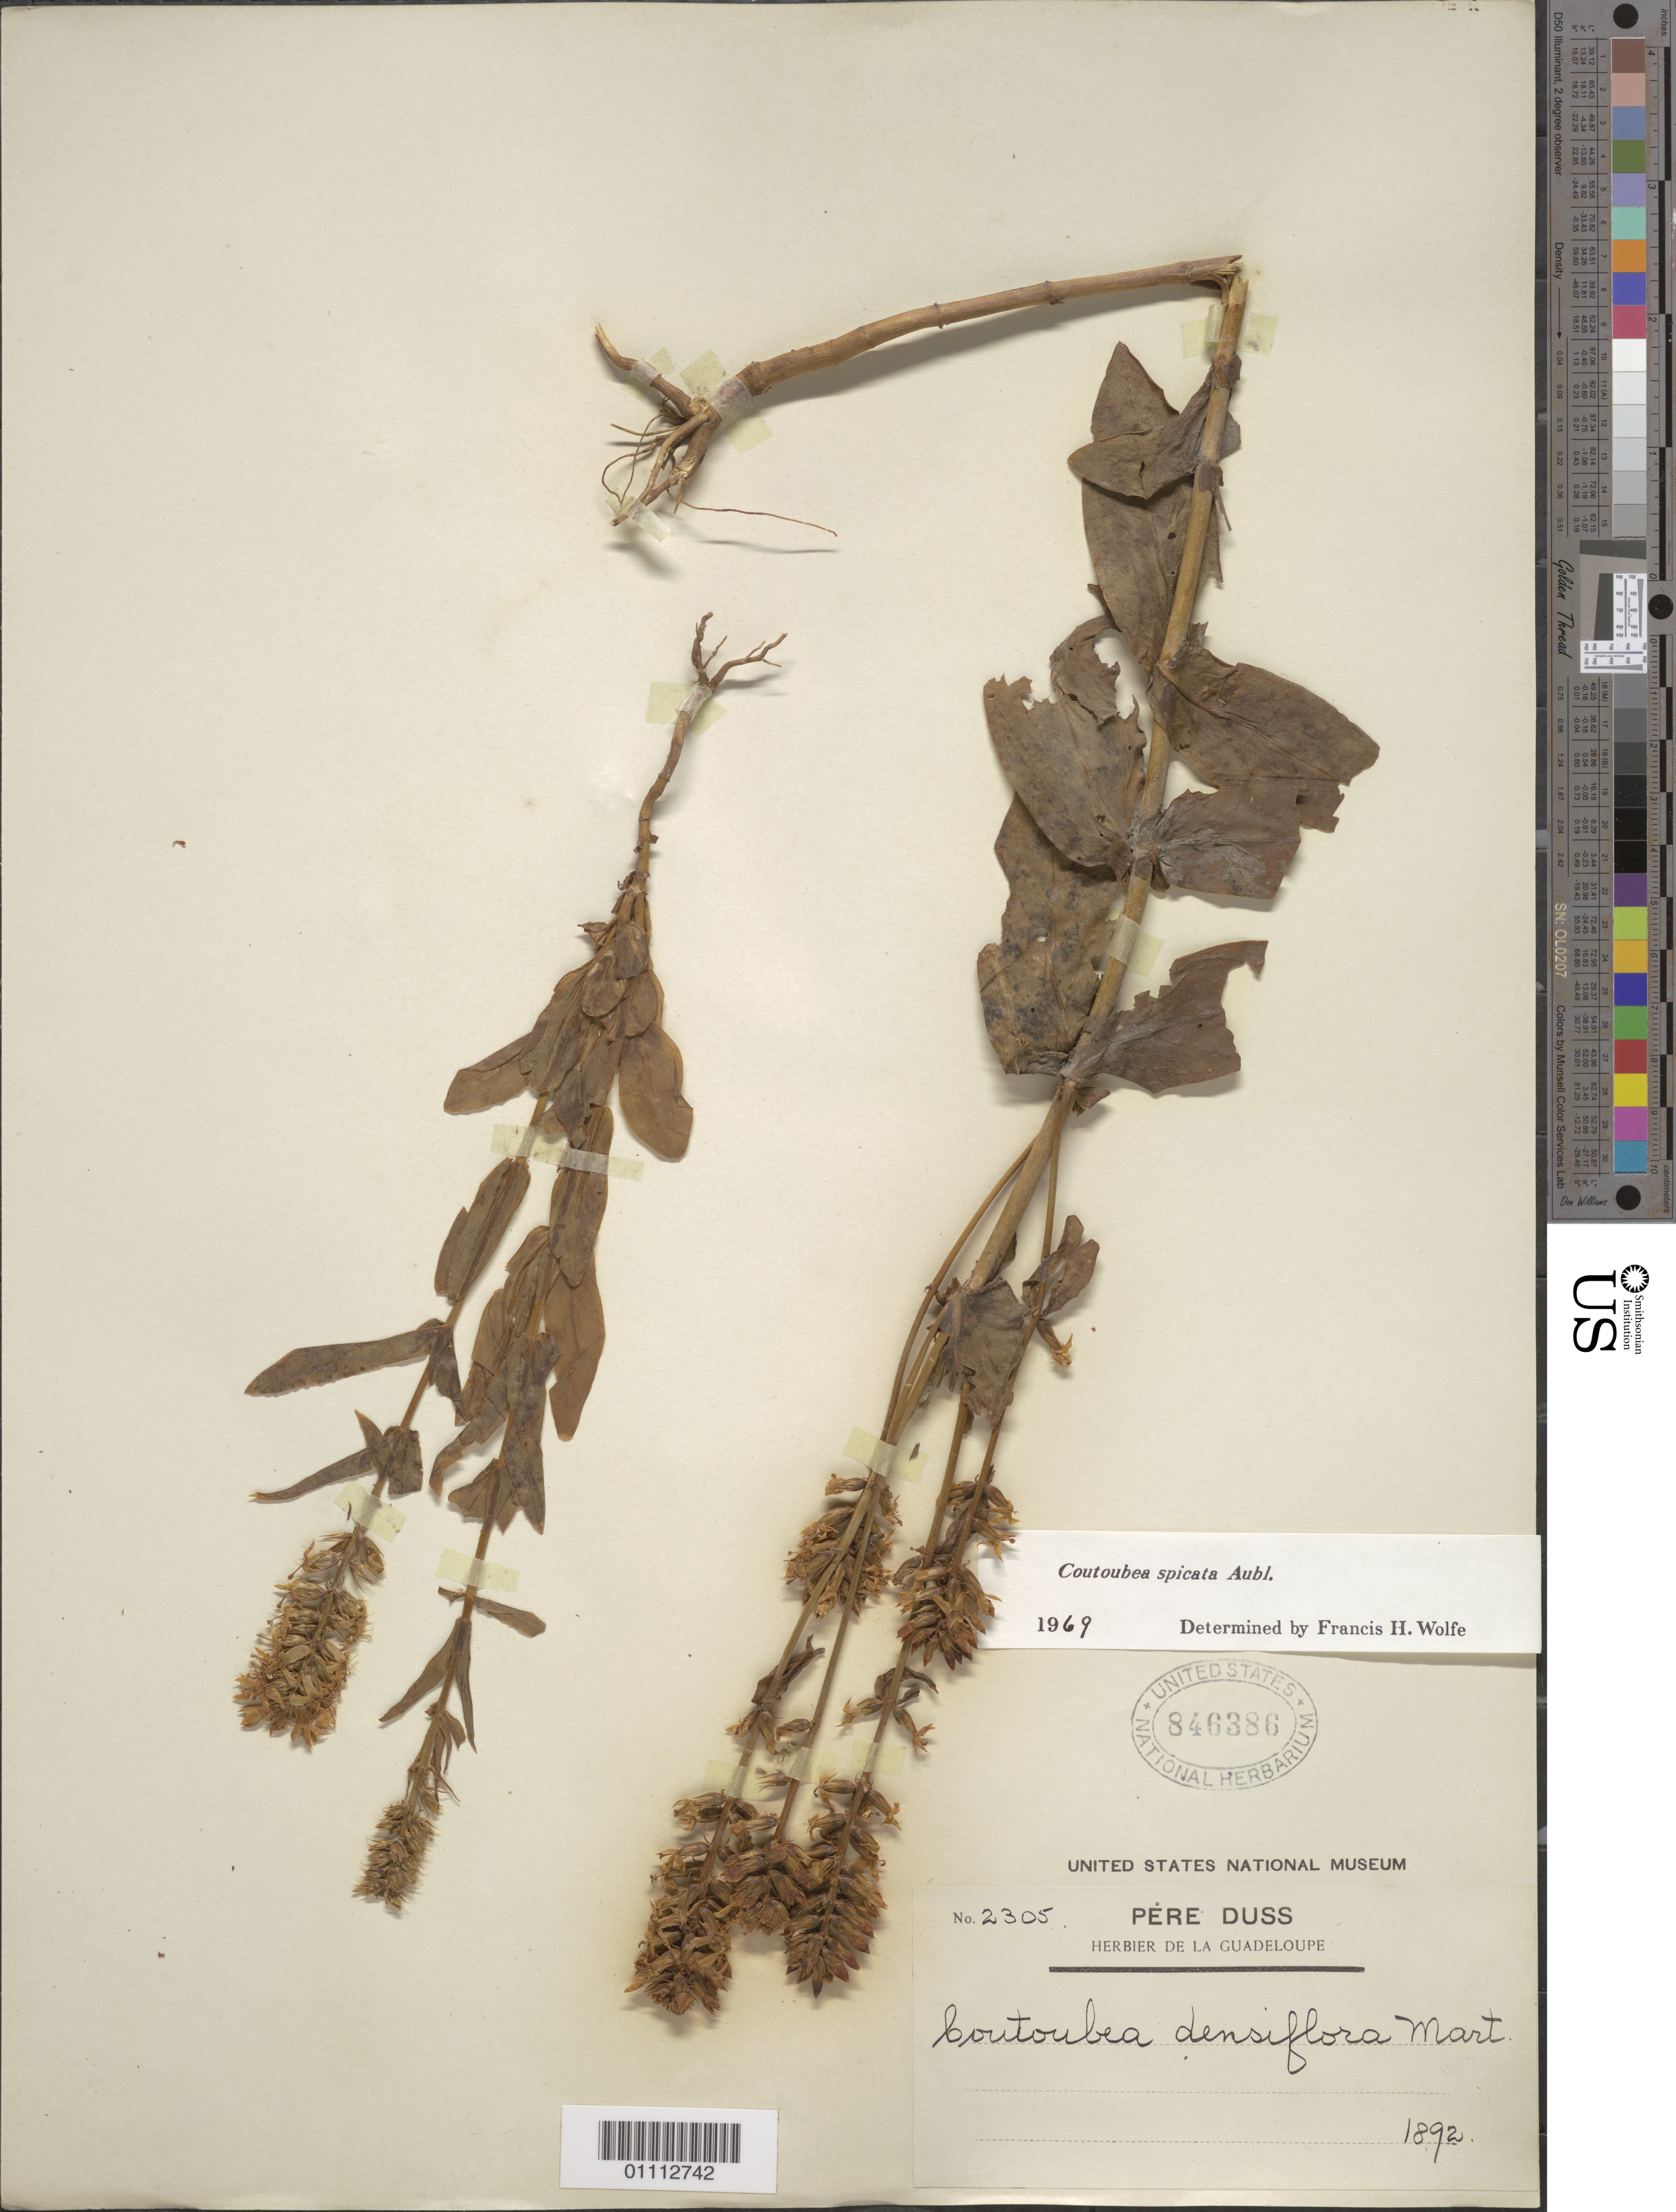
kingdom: Plantae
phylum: Tracheophyta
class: Magnoliopsida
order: Gentianales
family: Gentianaceae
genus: Coutoubea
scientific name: Coutoubea spicata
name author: Aubl.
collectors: Père Duss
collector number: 2305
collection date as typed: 1892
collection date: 1892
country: Guadeloupe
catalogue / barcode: US 846386